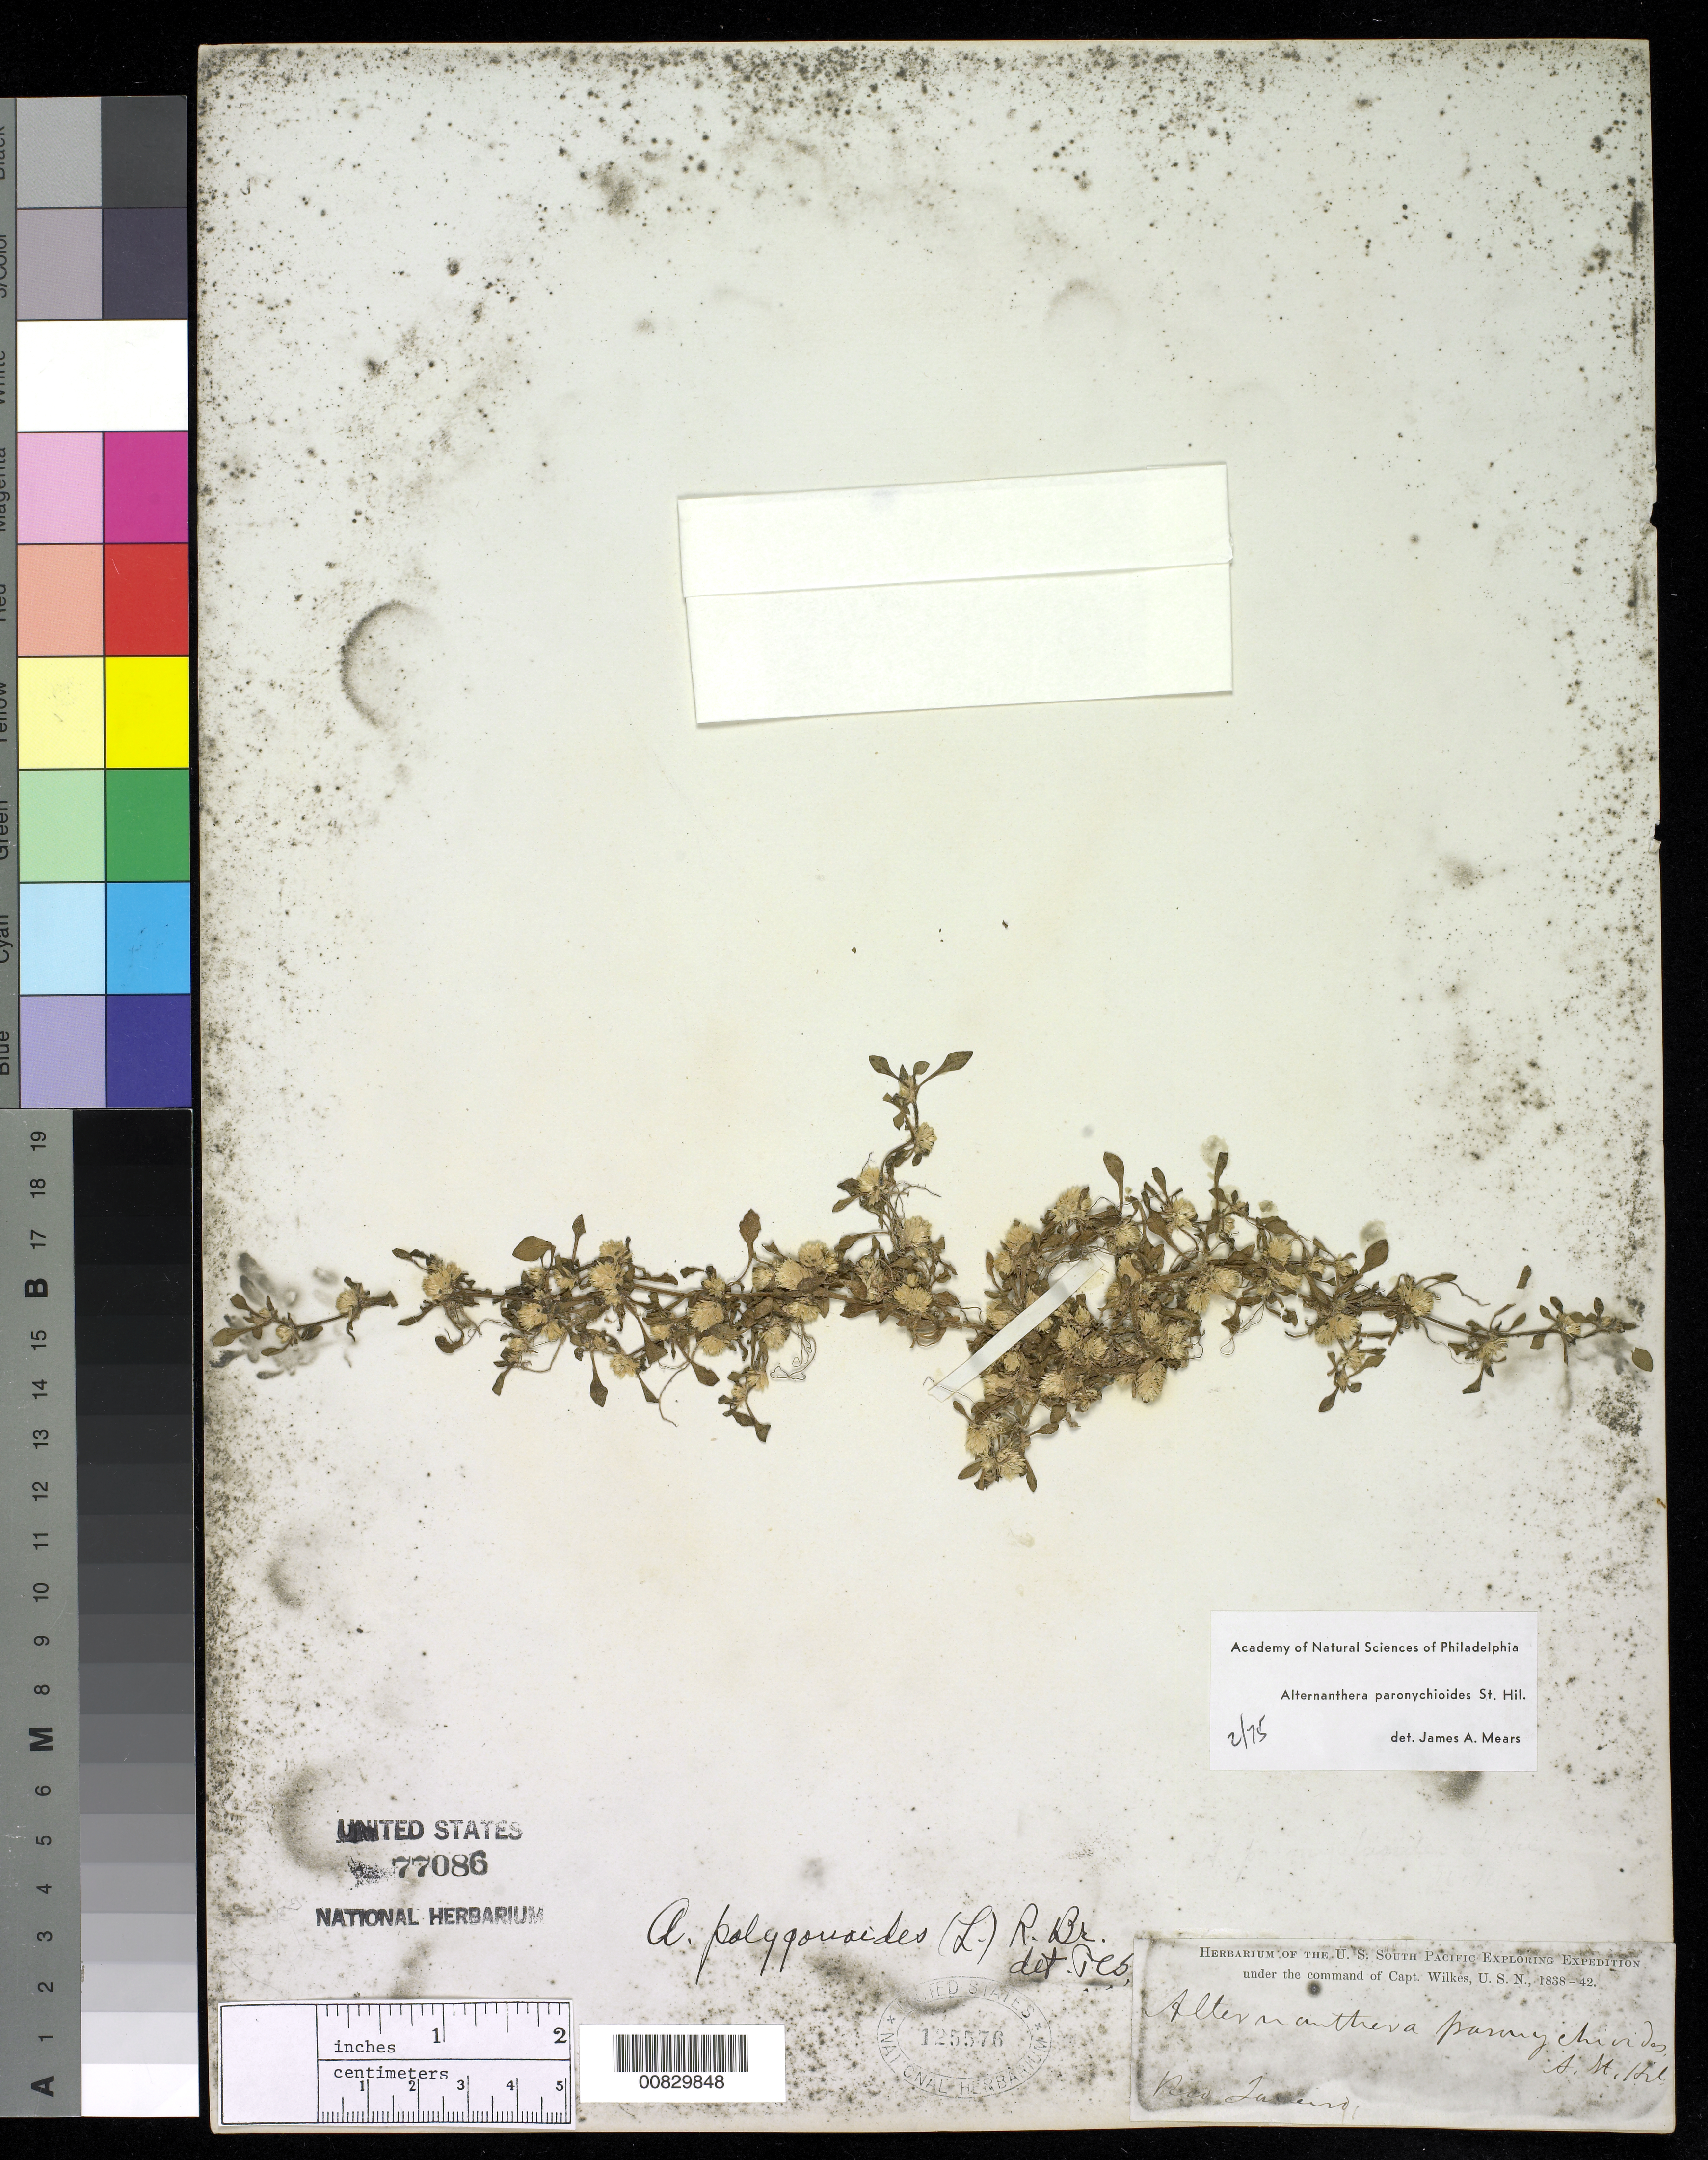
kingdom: Plantae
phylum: Tracheophyta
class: Magnoliopsida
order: Caryophyllales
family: Amaranthaceae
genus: Alternanthera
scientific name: Alternanthera paronychioides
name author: A. St.-Hil.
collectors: Wilkes Explor. Exped.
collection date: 1838/1842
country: Brazil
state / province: Rio de Janeiro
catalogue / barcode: US 77086